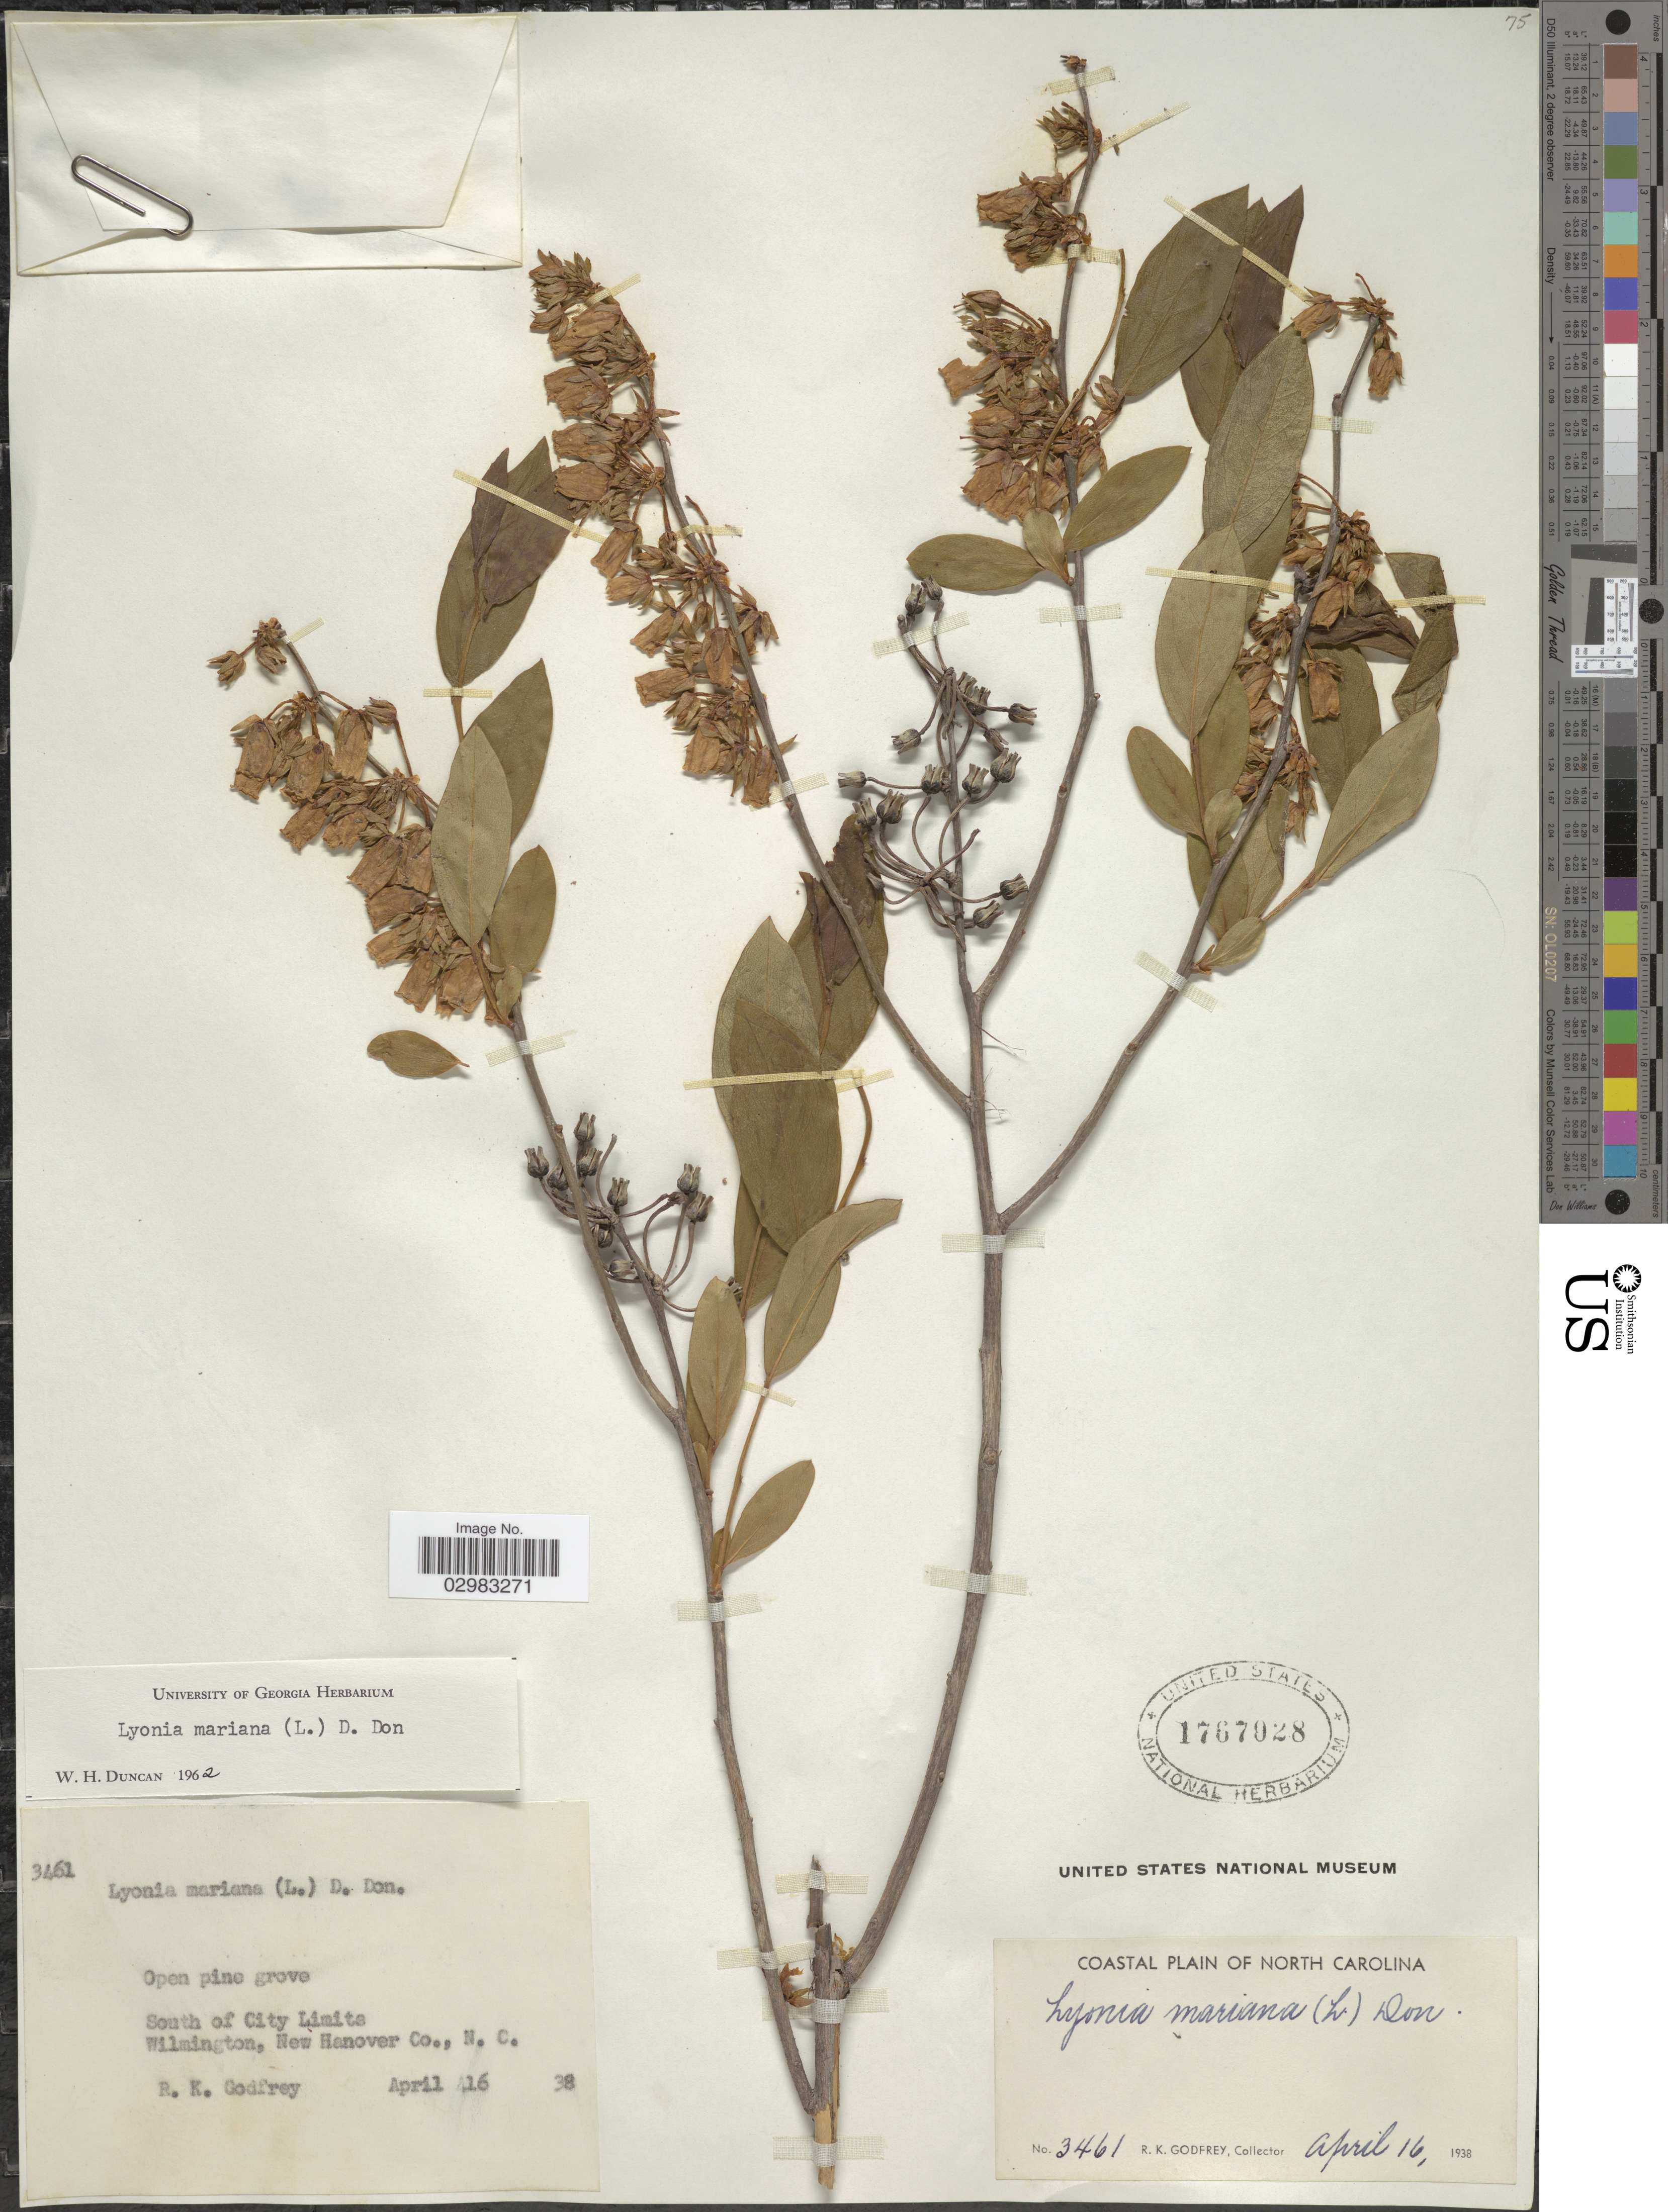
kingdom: Plantae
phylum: Tracheophyta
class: Magnoliopsida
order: Ericales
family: Ericaceae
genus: Lyonia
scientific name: Lyonia mariana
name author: (L.) D. Don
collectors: R. K. Godfrey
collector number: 3461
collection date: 1938-04-16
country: United States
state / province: North Carolina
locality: Open pine grove. South of City Limits Wilmington, New Hanover Co.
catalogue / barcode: US 1767928